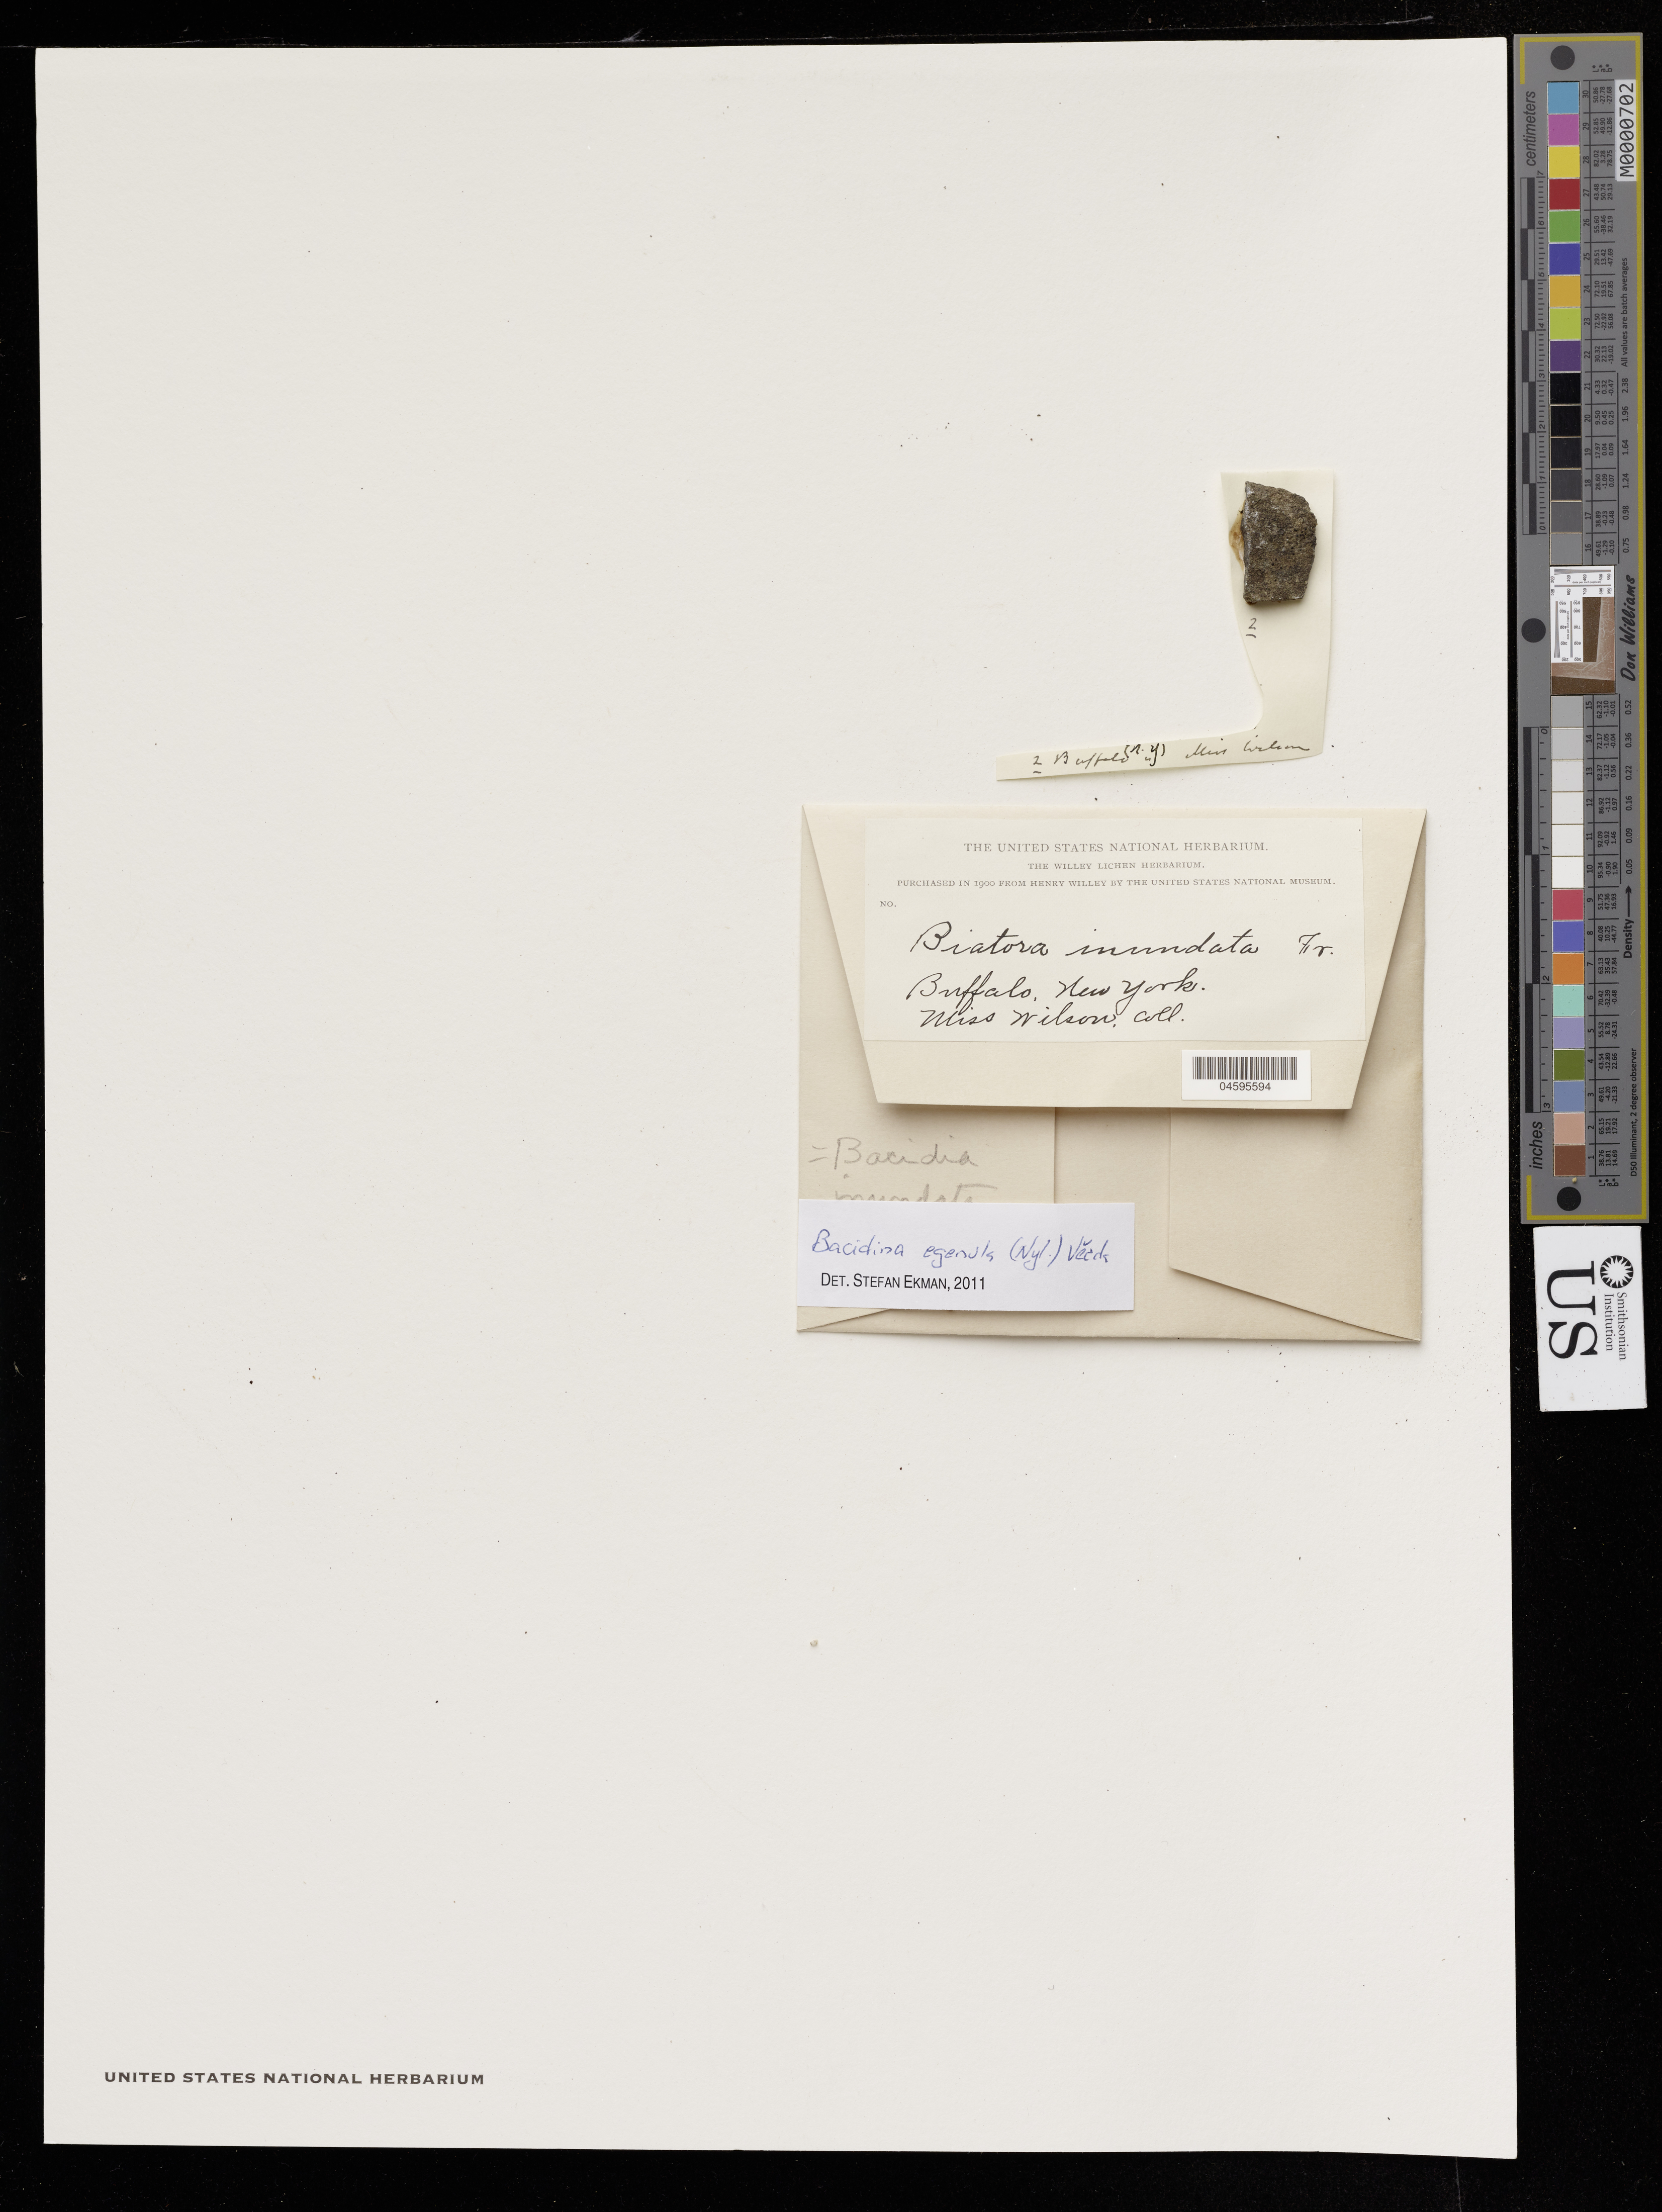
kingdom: Fungi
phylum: Ascomycota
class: Lecanoromycetes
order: Lecanorales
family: Ramalinaceae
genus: Bacidia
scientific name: Bacidia egenula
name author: (Nyl.) Arnold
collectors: Wilson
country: United States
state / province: New York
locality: Buffalo.